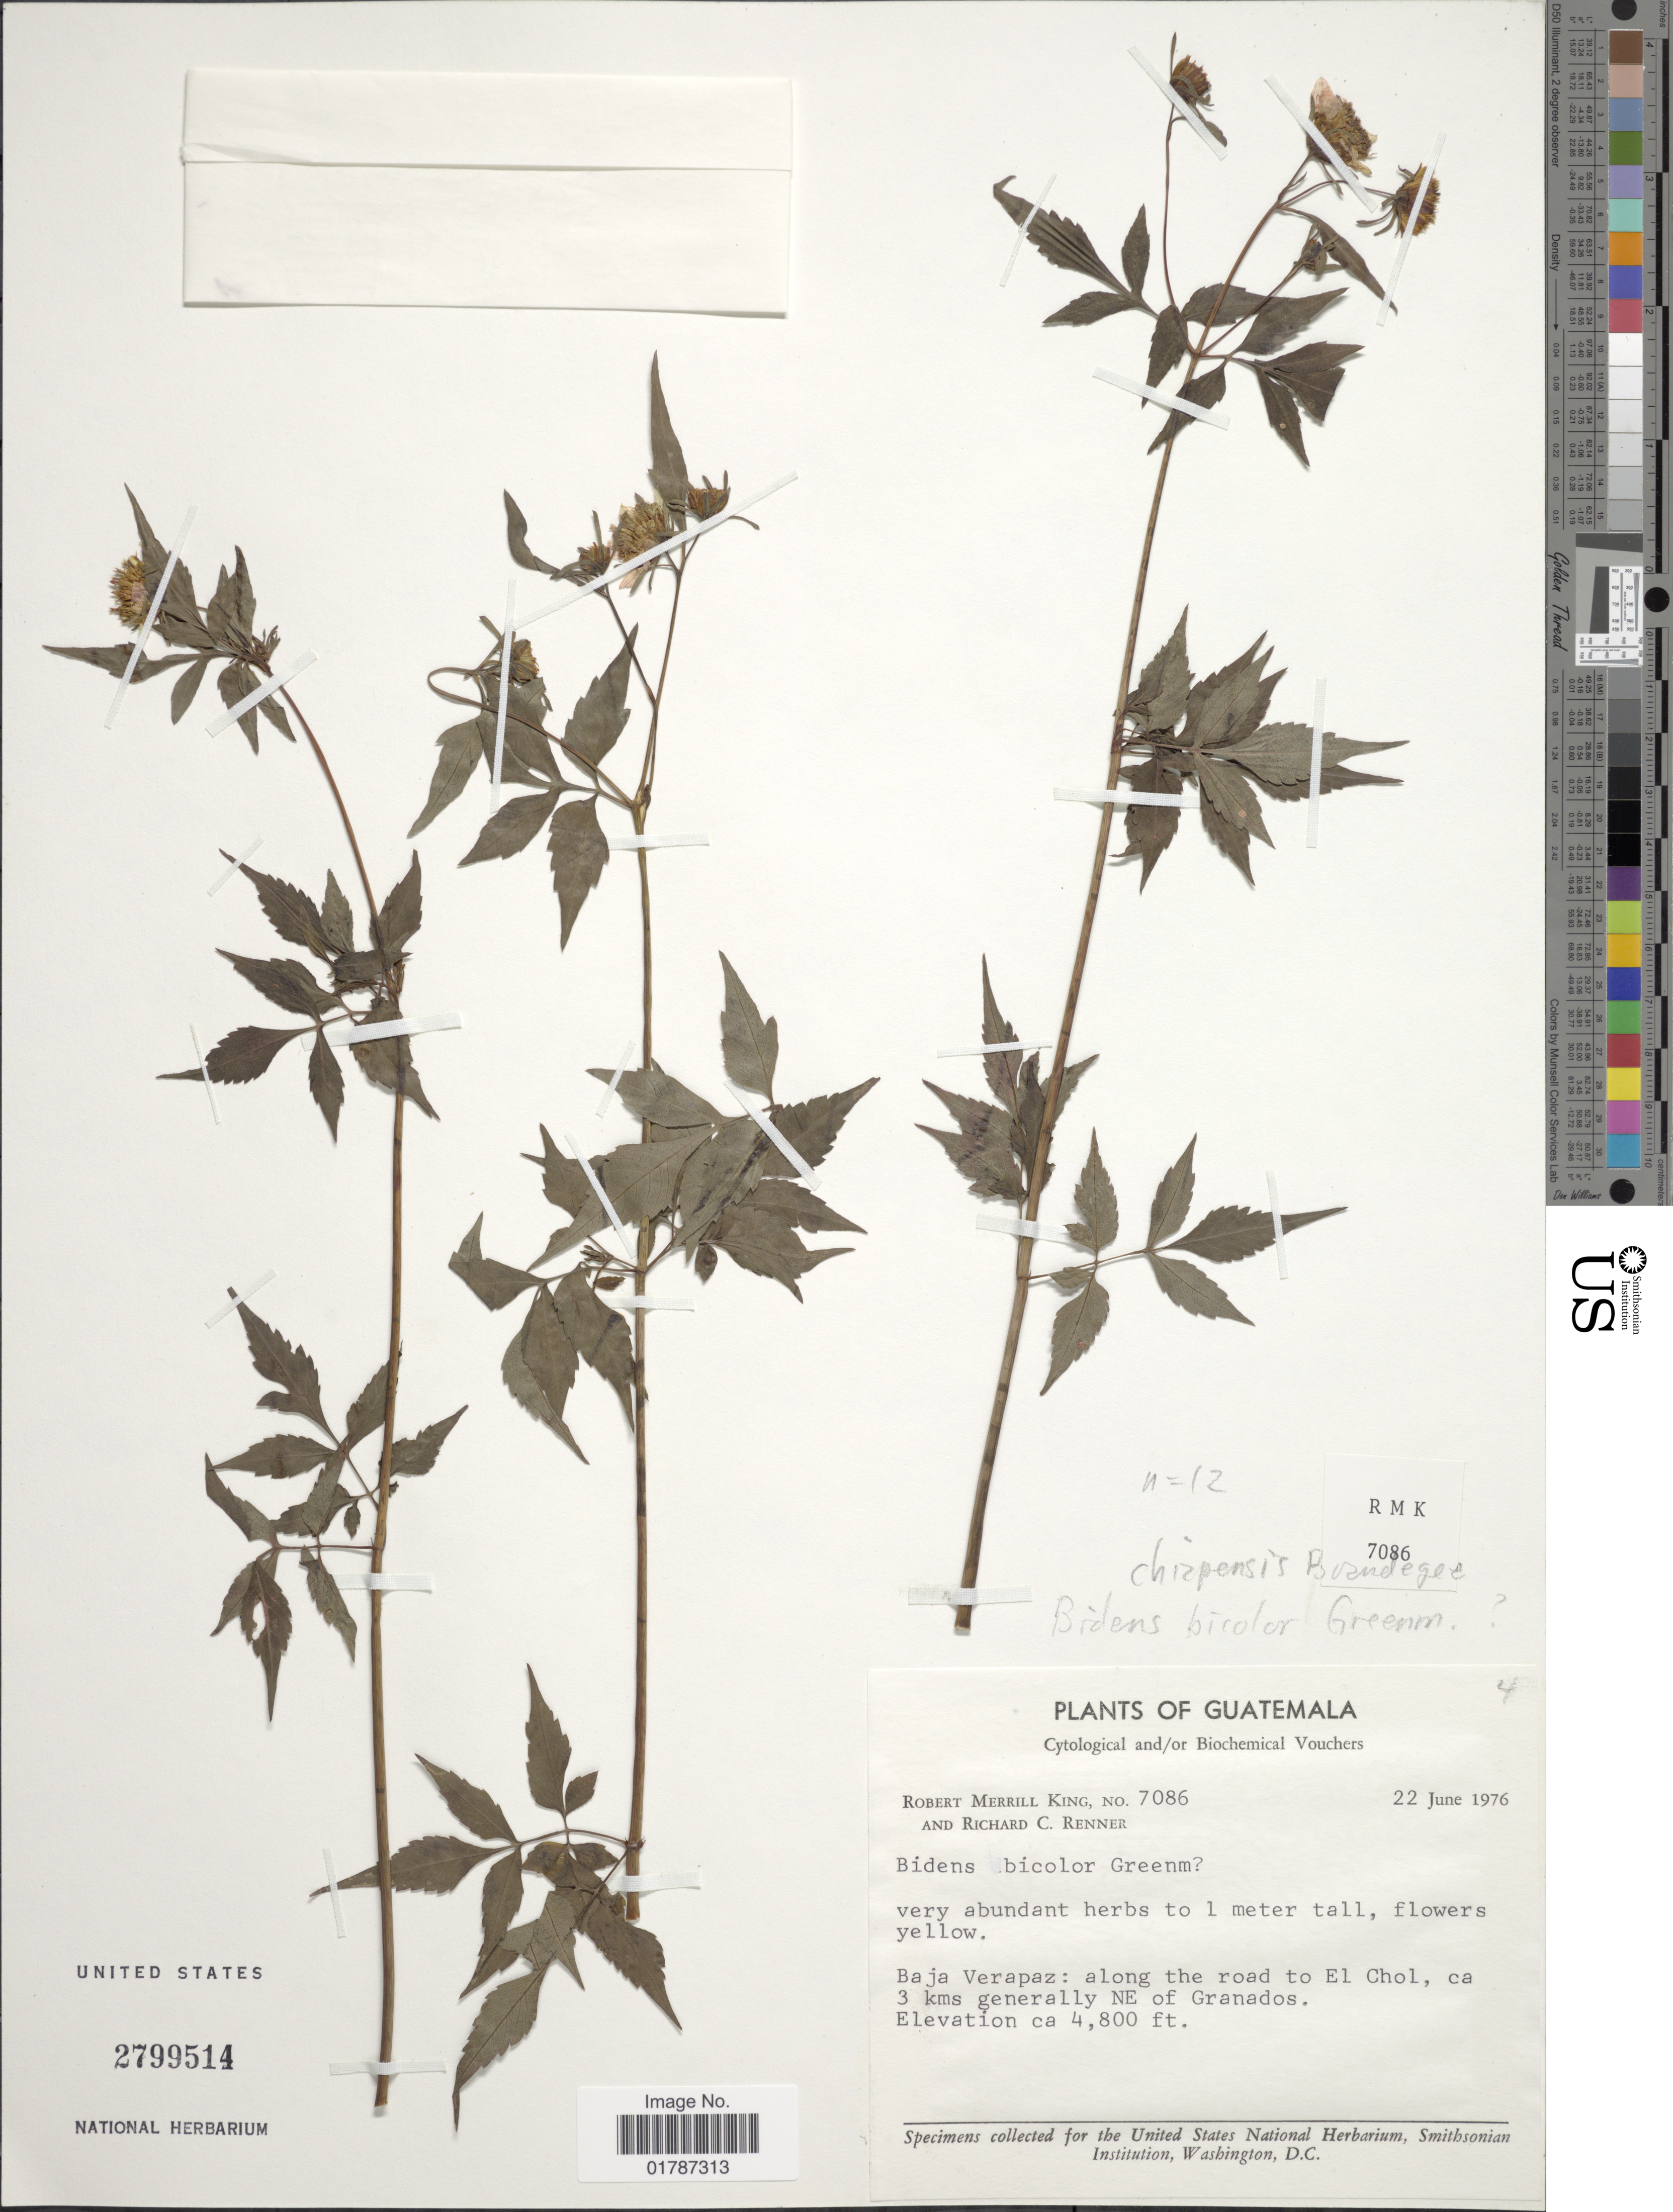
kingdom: Plantae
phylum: Tracheophyta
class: Magnoliopsida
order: Asterales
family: Asteraceae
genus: Bidens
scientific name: Bidens chiapensis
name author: Brandegee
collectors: R. M. King & R. C. Renner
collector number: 7086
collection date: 1976-06-22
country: Guatemala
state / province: Baja Verapaz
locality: Along the road to El Chol, 3 kms generally NE of Granados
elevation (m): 1463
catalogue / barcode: US 2799514